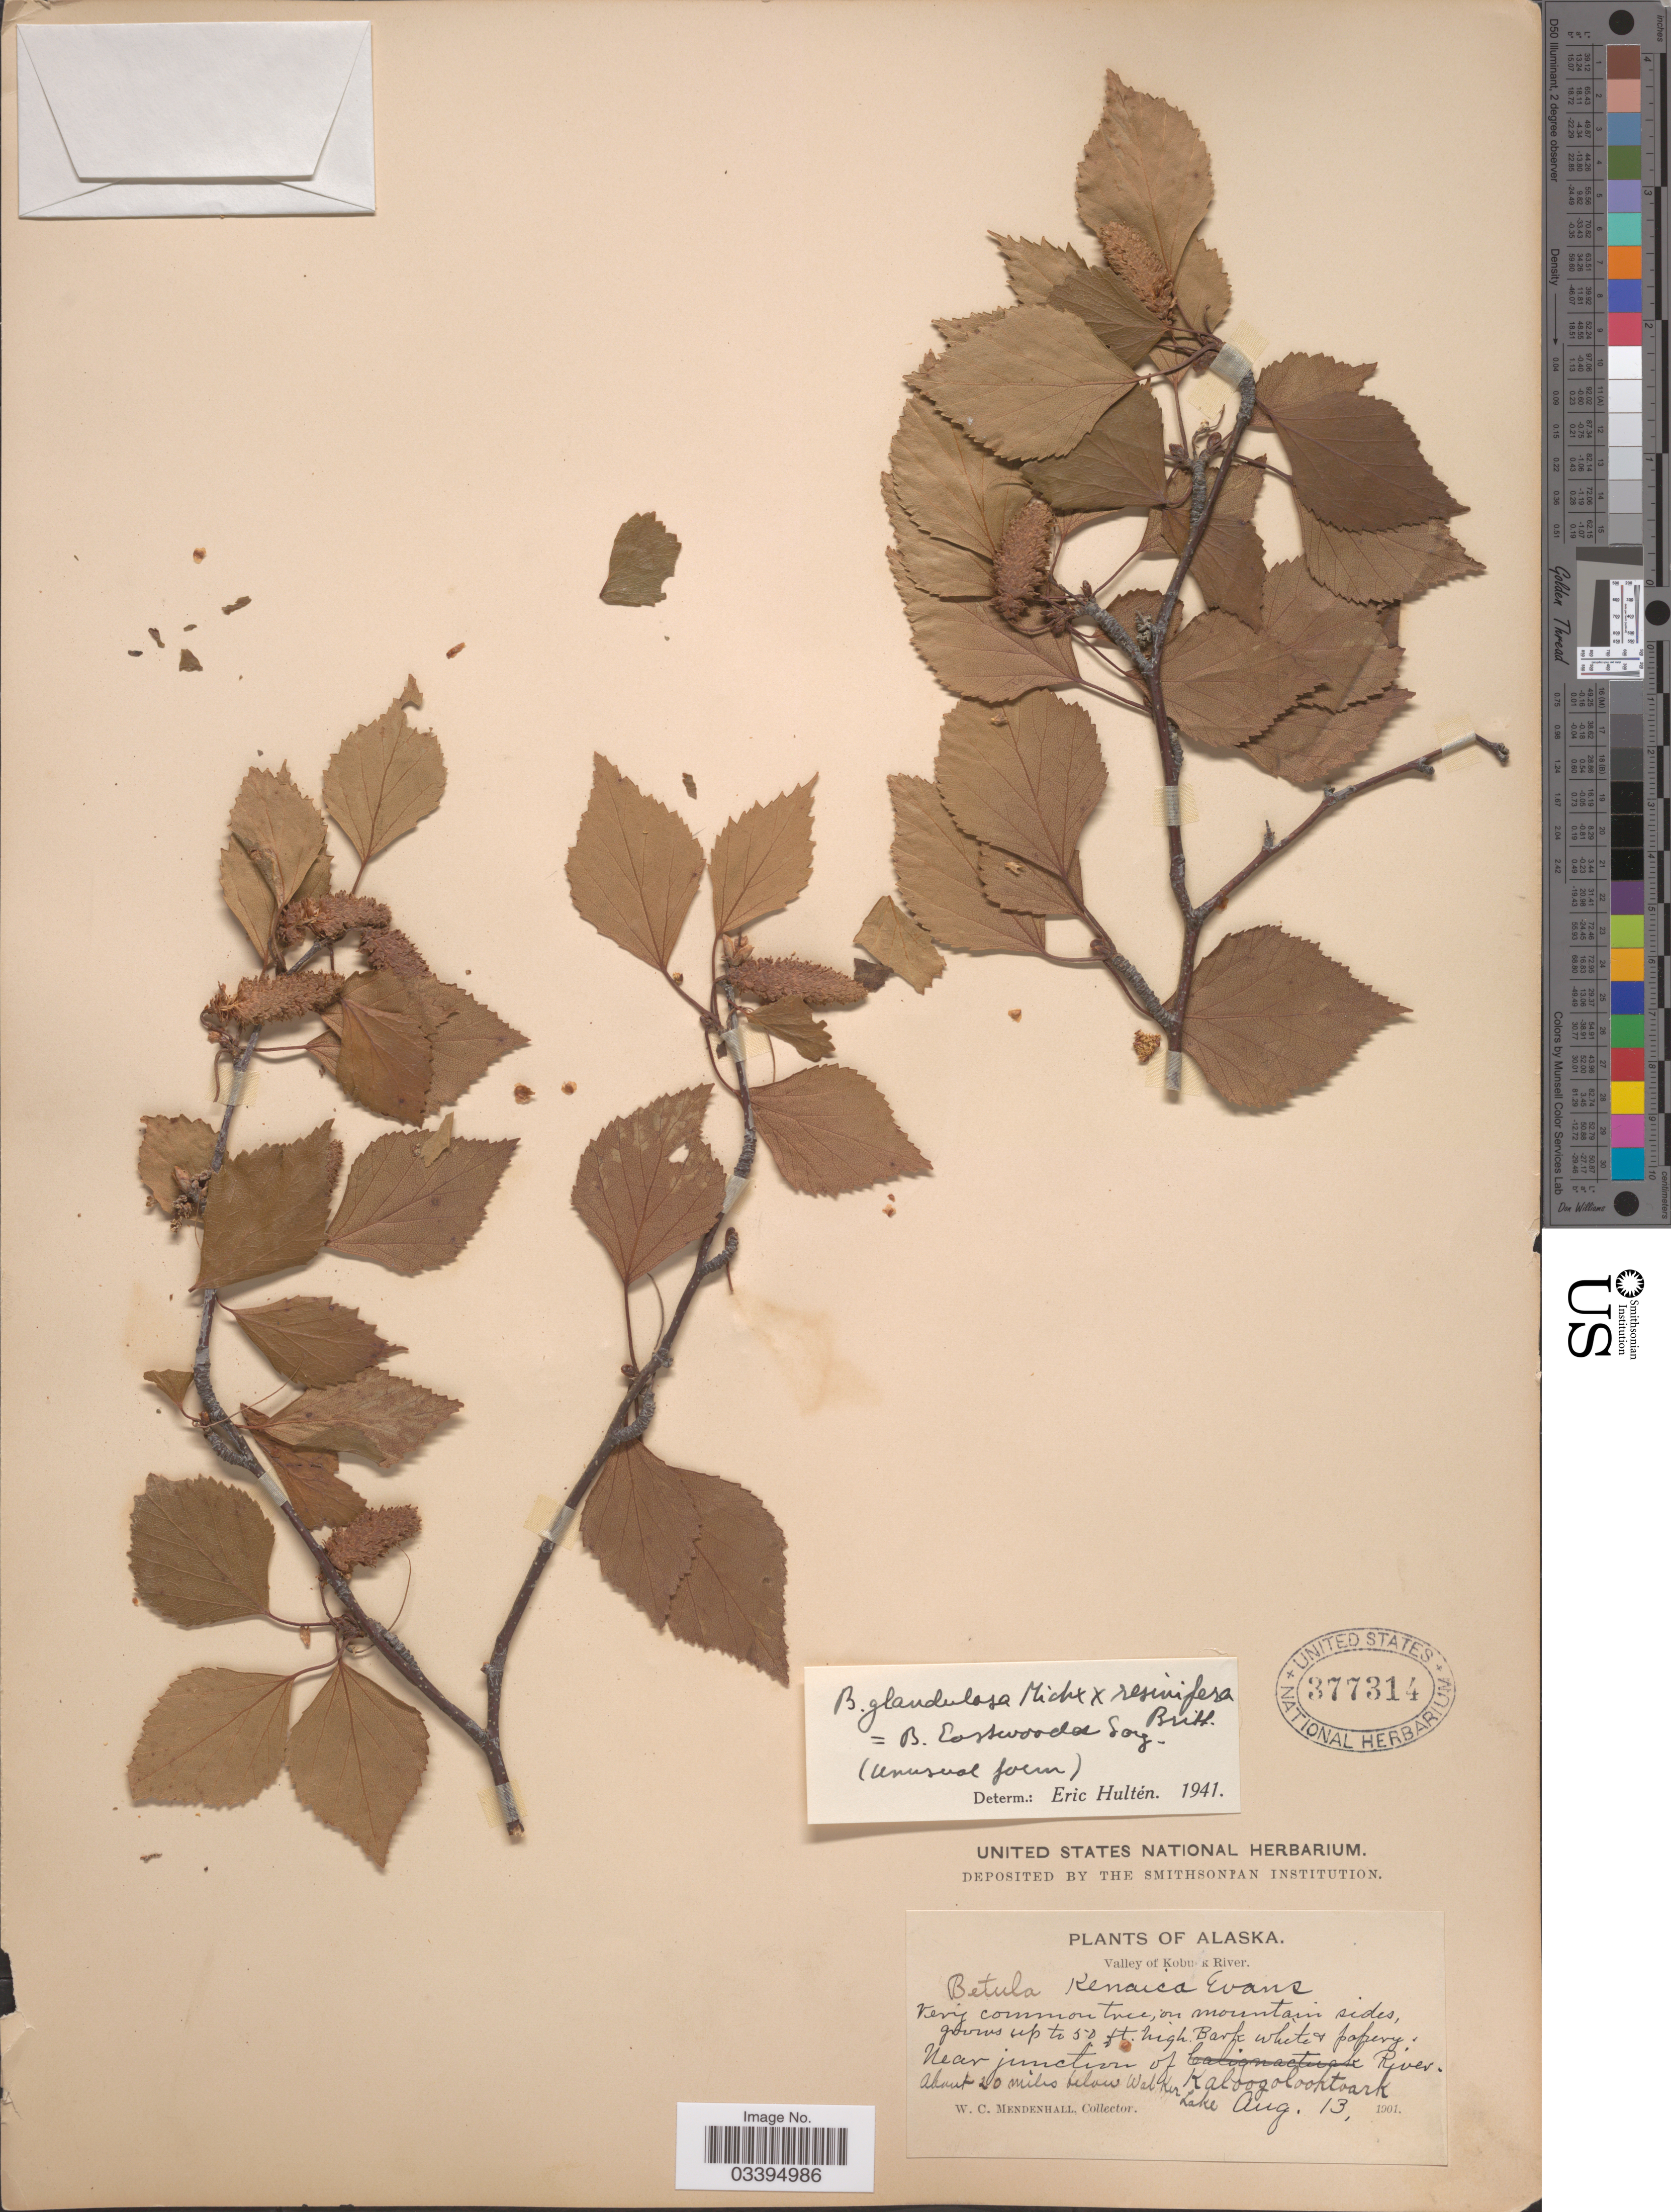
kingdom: Plantae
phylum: Tracheophyta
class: Magnoliopsida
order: Fagales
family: Betulaceae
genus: Betula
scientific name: Betula eastwoodae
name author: Sarg.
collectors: W. Mendenhall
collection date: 1901-08-13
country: United States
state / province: Alaska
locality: Valley of Kobuck River. Near junction of Kaloogolooktoark River. About 20 miles below Walker Lake.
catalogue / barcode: US 377314